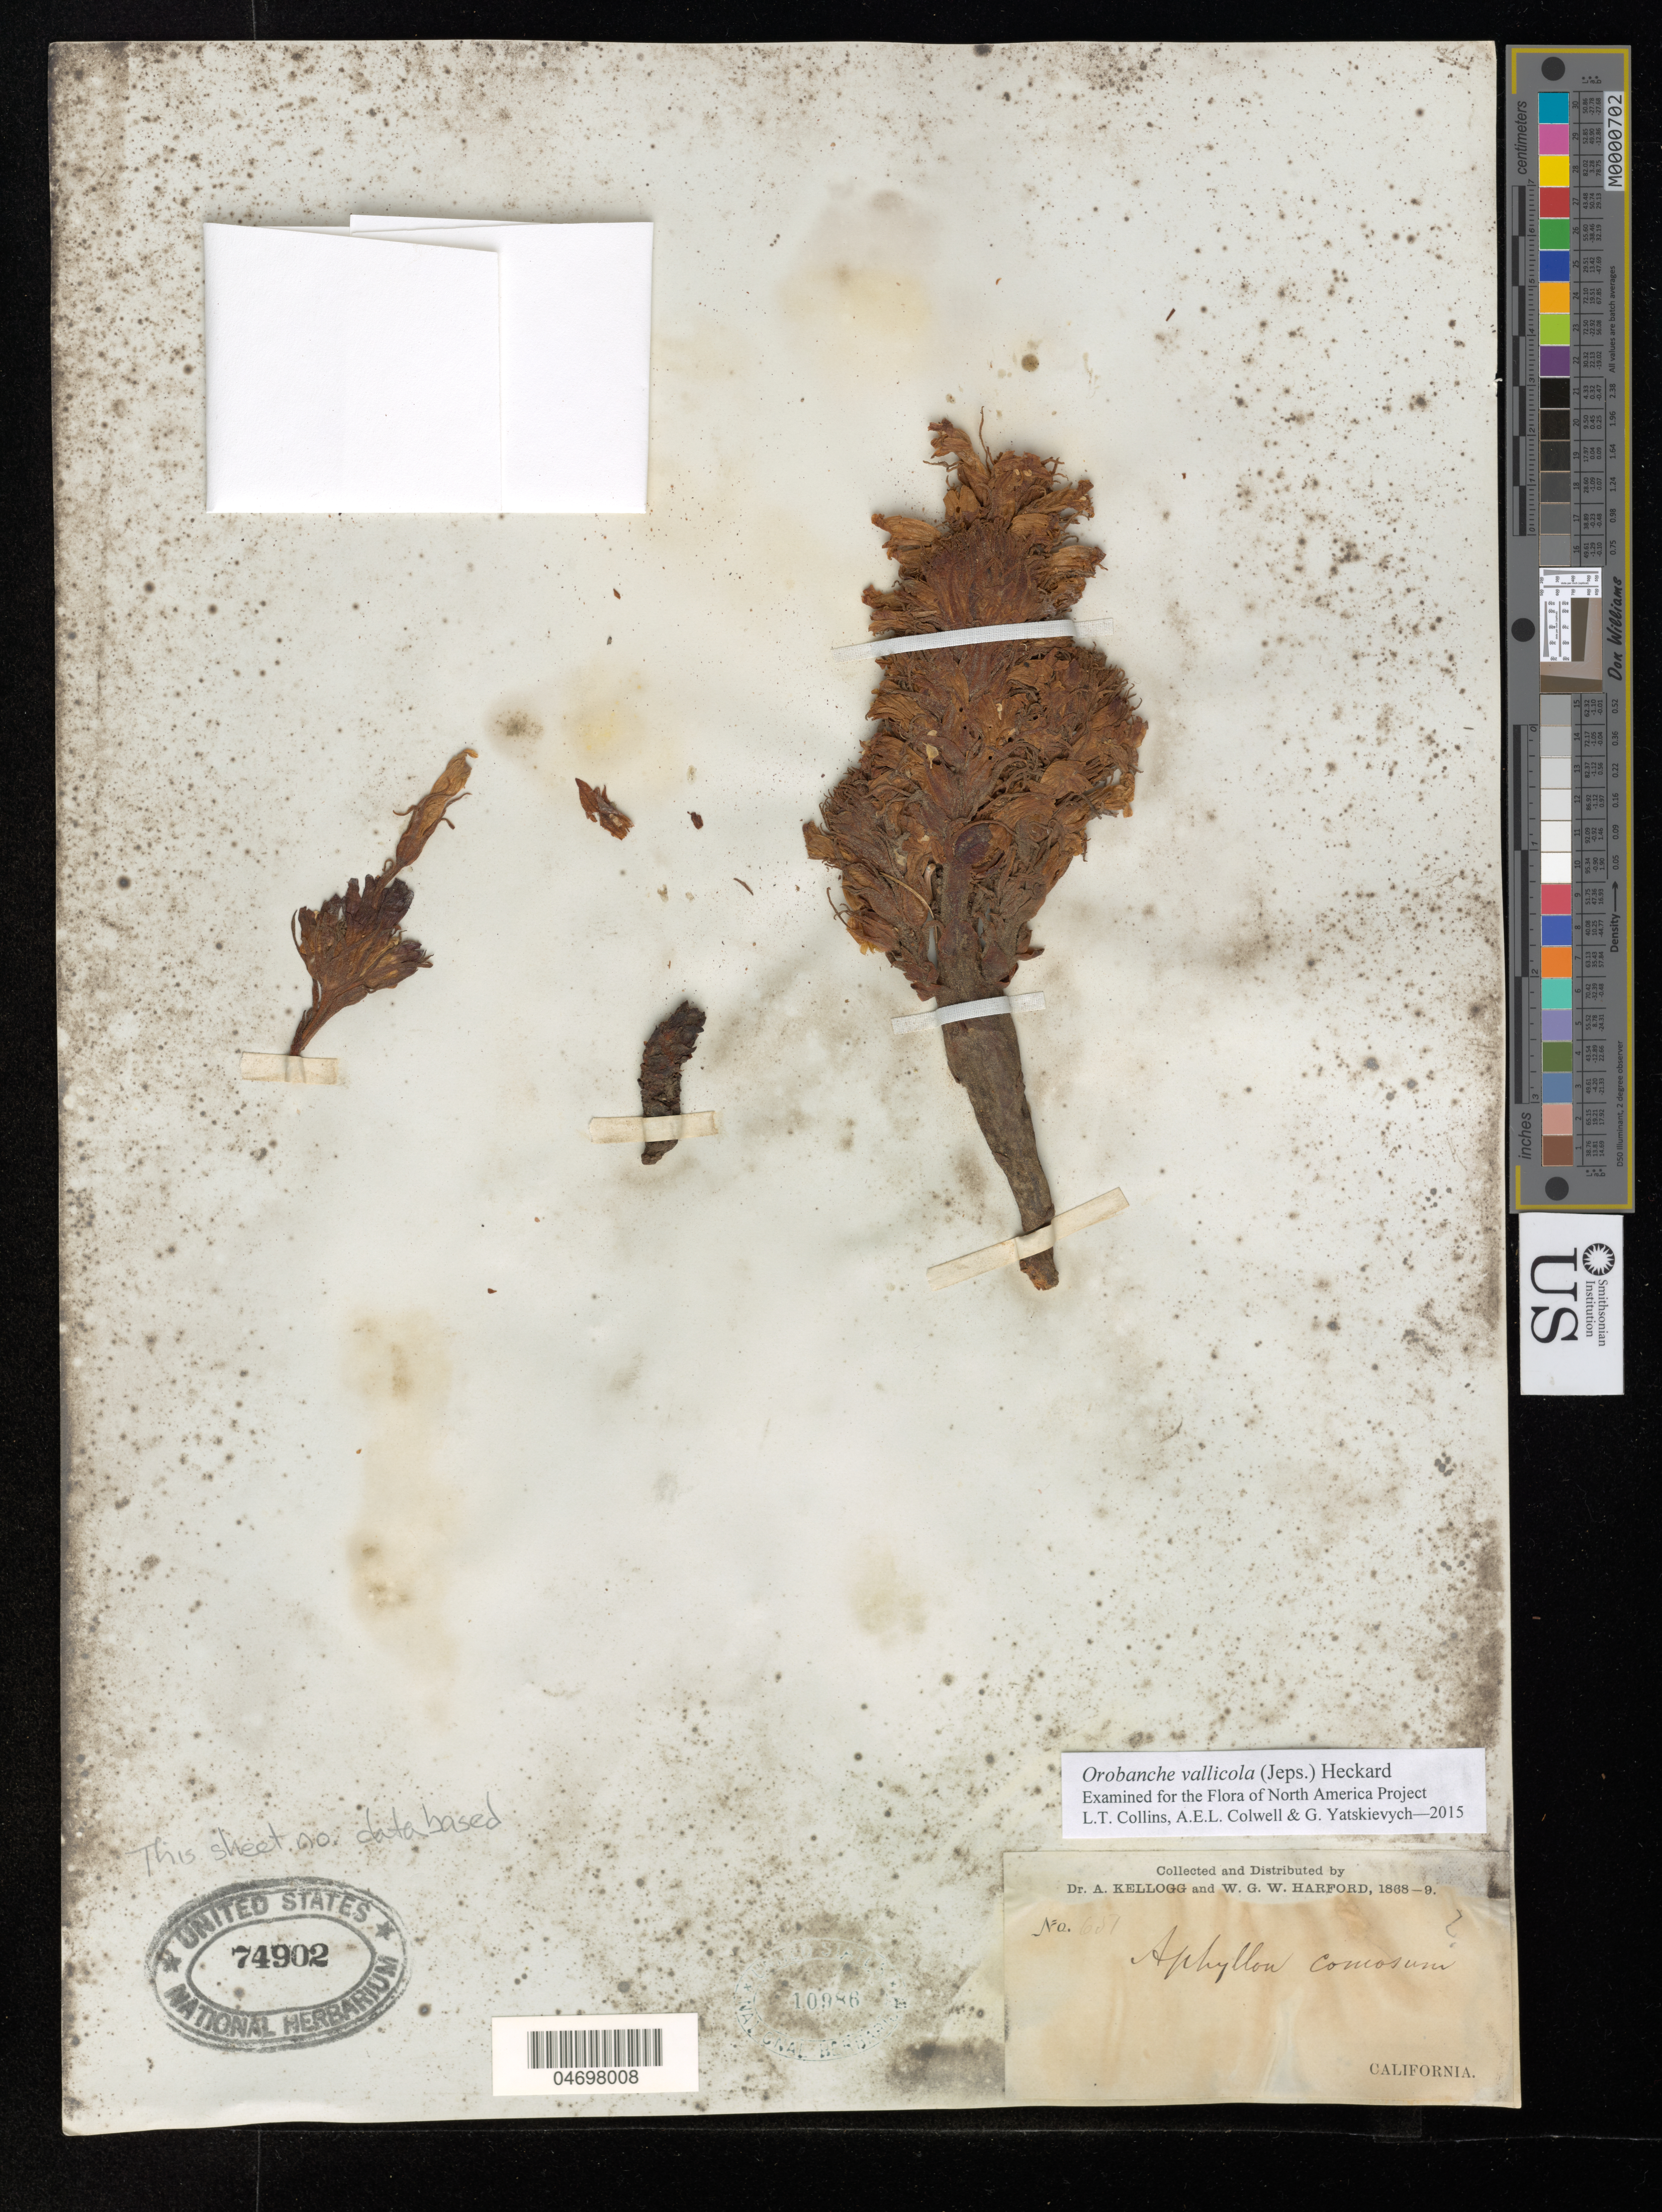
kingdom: Plantae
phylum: Tracheophyta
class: Magnoliopsida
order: Lamiales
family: Orobanchaceae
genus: Orobanche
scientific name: Orobanche vallicola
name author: (Jeps.) Heckard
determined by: Collins, L. T.; Colwell, A. E.; Yatskievych, G. A.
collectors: E. A. Kellogg & W. G. W. Harford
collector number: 651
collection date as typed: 1868 - 1869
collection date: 1868/1869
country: United States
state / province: California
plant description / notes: Another sheet number: 10986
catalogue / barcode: US 74902